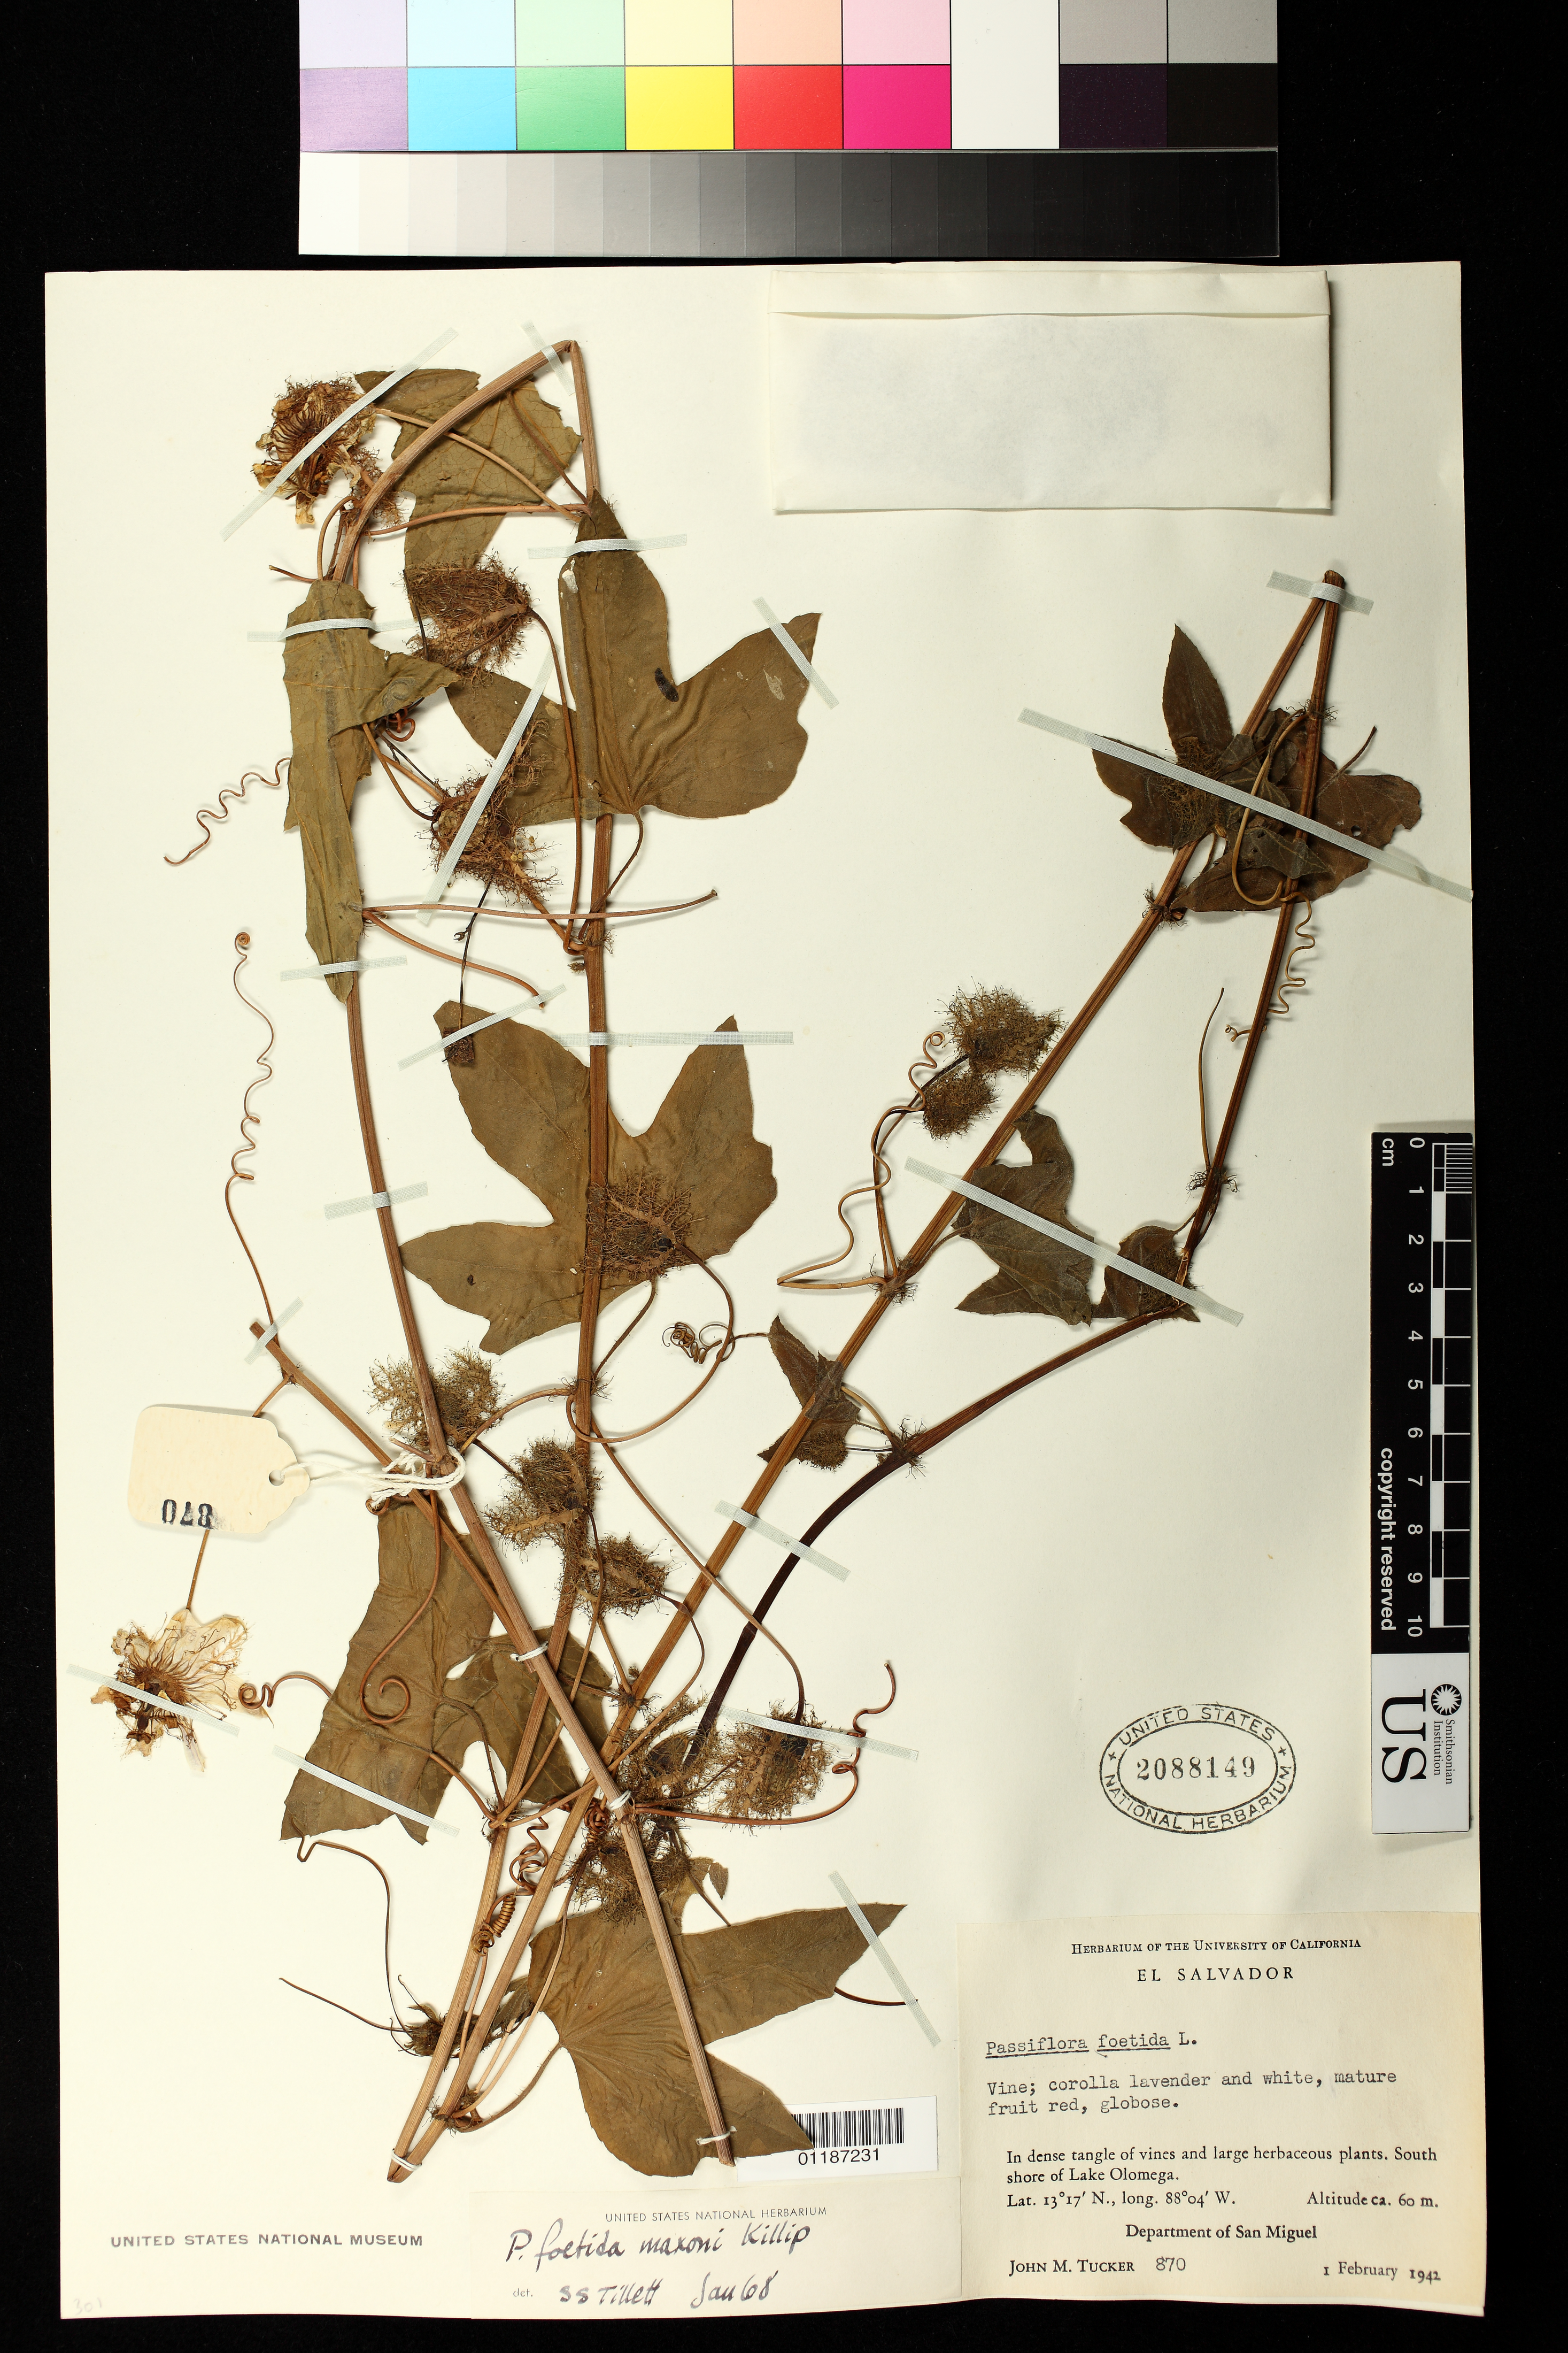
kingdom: Plantae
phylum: Tracheophyta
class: Magnoliopsida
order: Malpighiales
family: Passifloraceae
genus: Passiflora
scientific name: Passiflora foetida var. maxonii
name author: Killip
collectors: J. M. Tucker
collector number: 870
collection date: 1942-02-01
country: El Salvador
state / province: La Unión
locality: S shore of Lake Olomega.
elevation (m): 60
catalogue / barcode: US 2088149